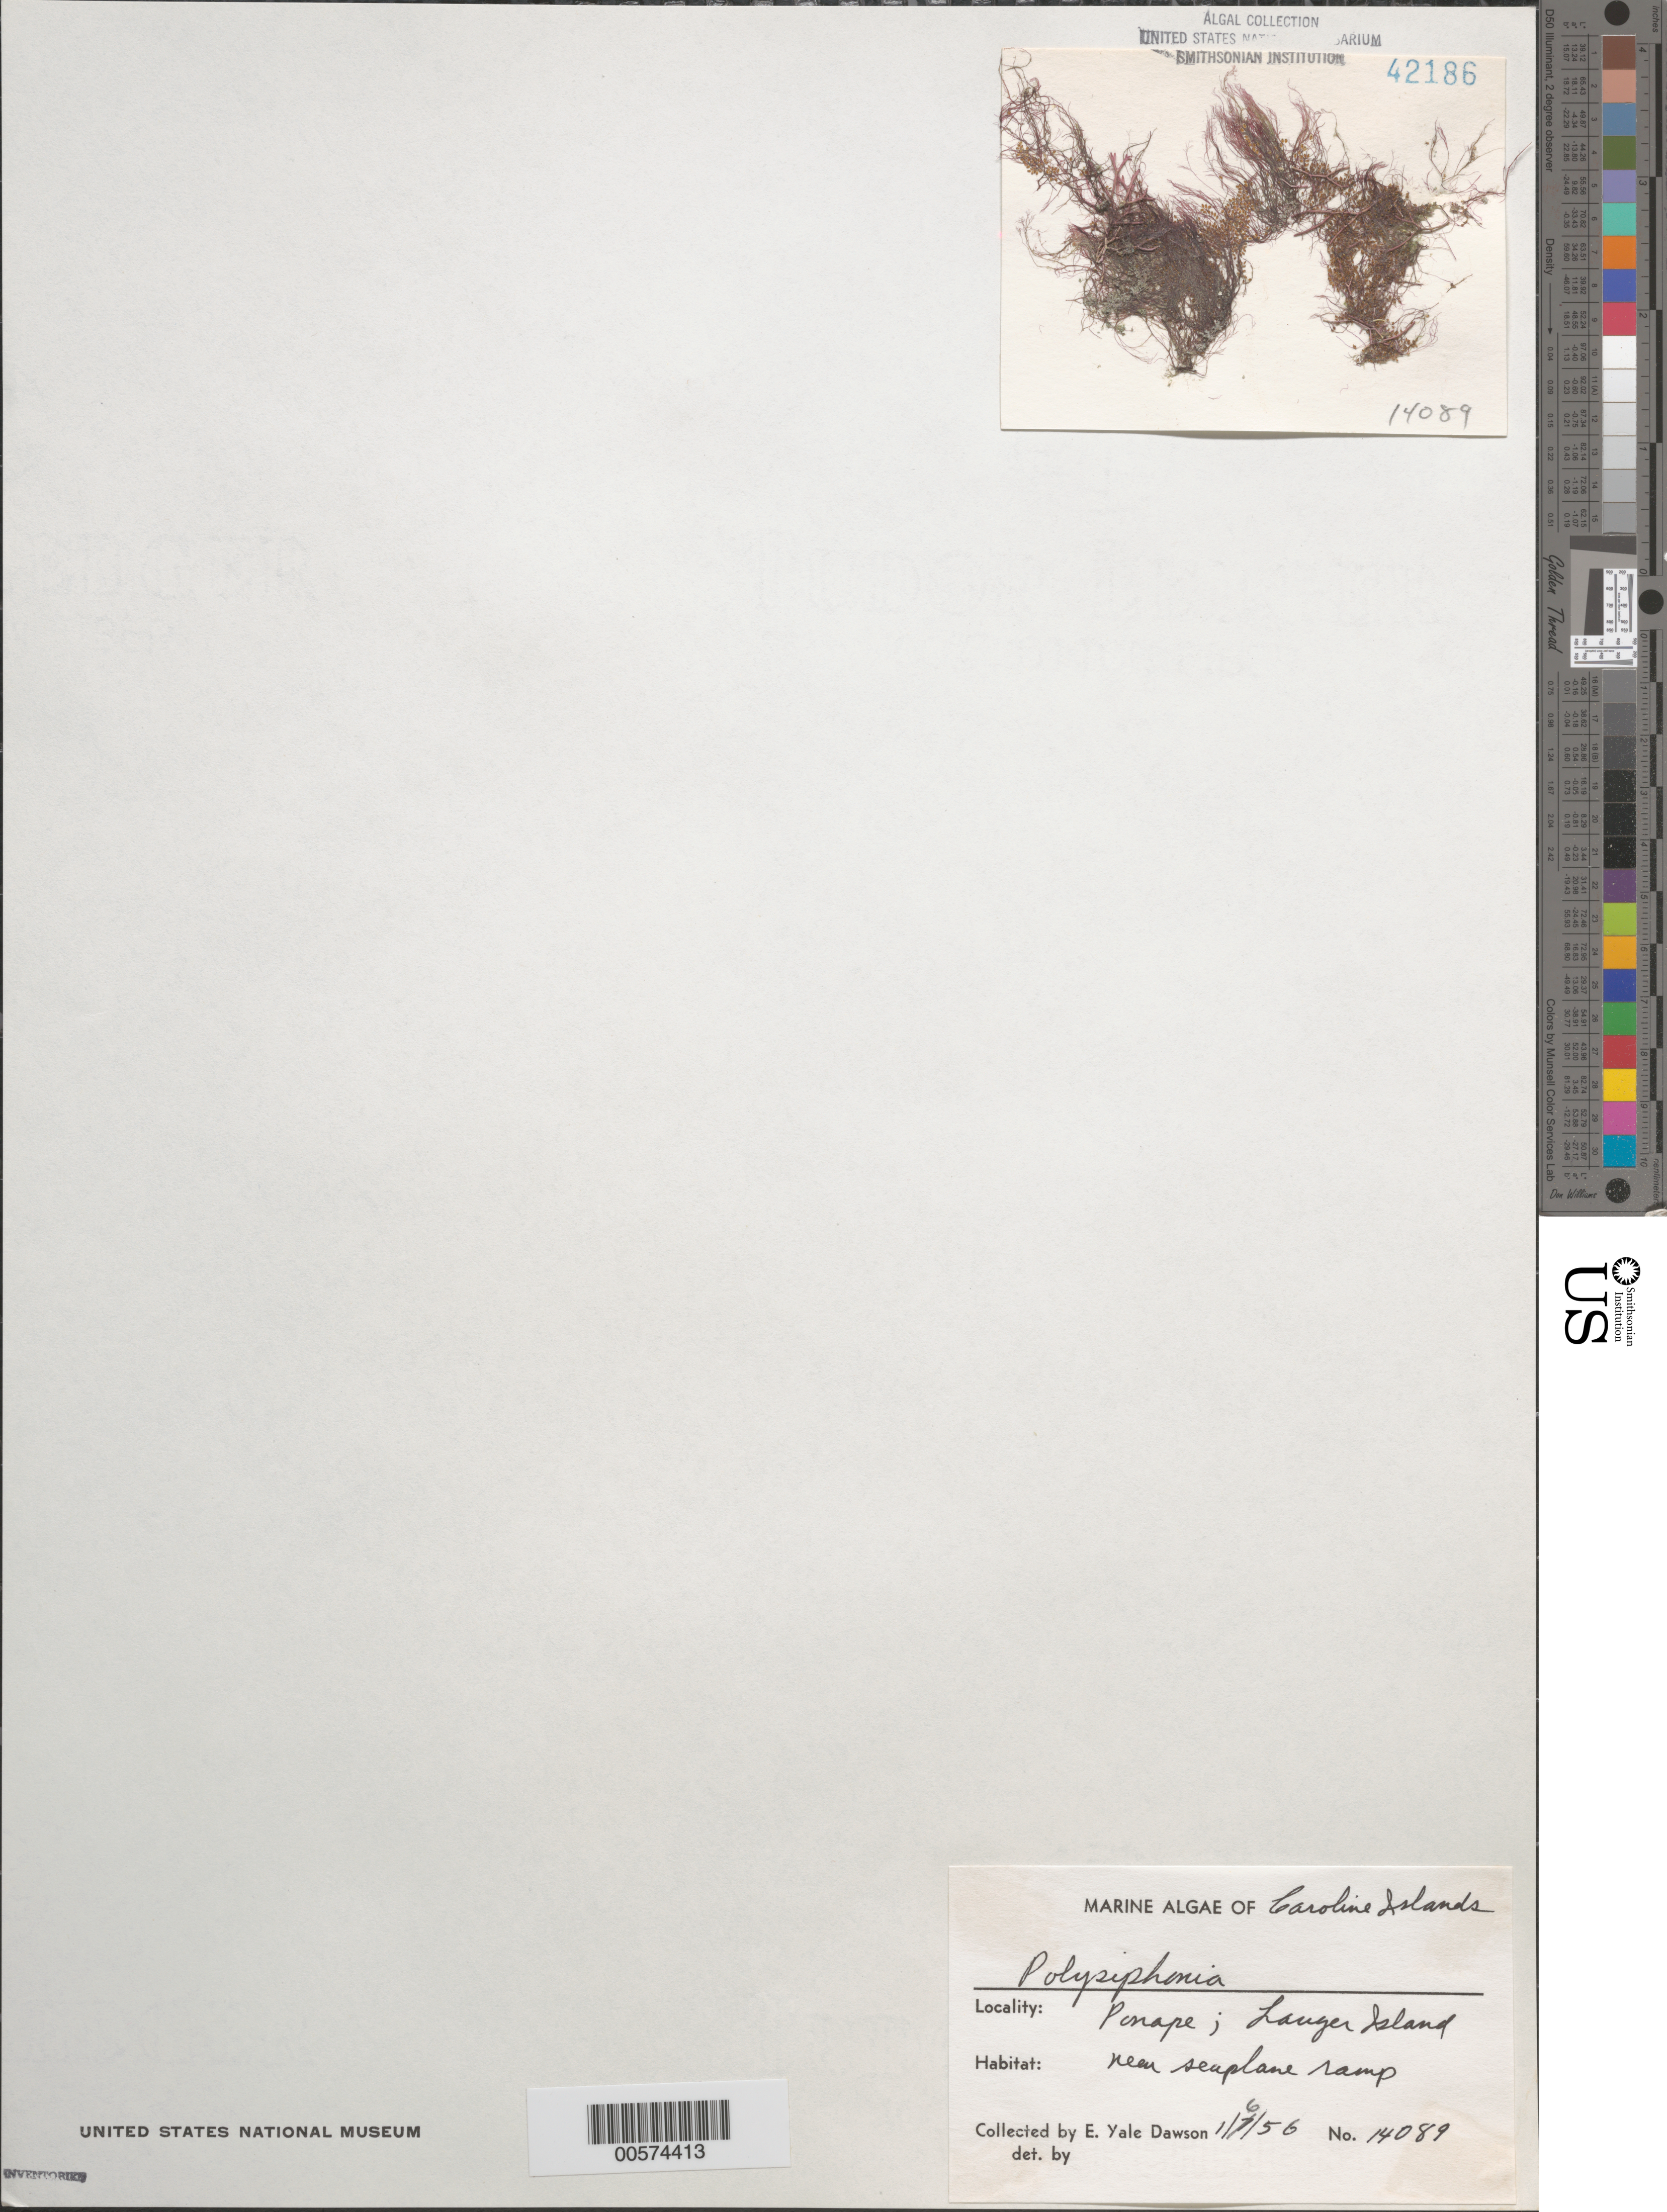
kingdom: Plantae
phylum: Rhodophyta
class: Florideophyceae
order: Ceramiales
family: Rhodomelaceae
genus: Polysiphonia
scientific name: Polysiphonia sp.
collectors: E. Y. Dawson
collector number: EYD 14089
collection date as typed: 06 Jan 1956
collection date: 1956-01-06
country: Micronesia, Federated States of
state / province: Pohnpei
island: Lenger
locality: Langer [= Lenger I.]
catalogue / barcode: US 42186